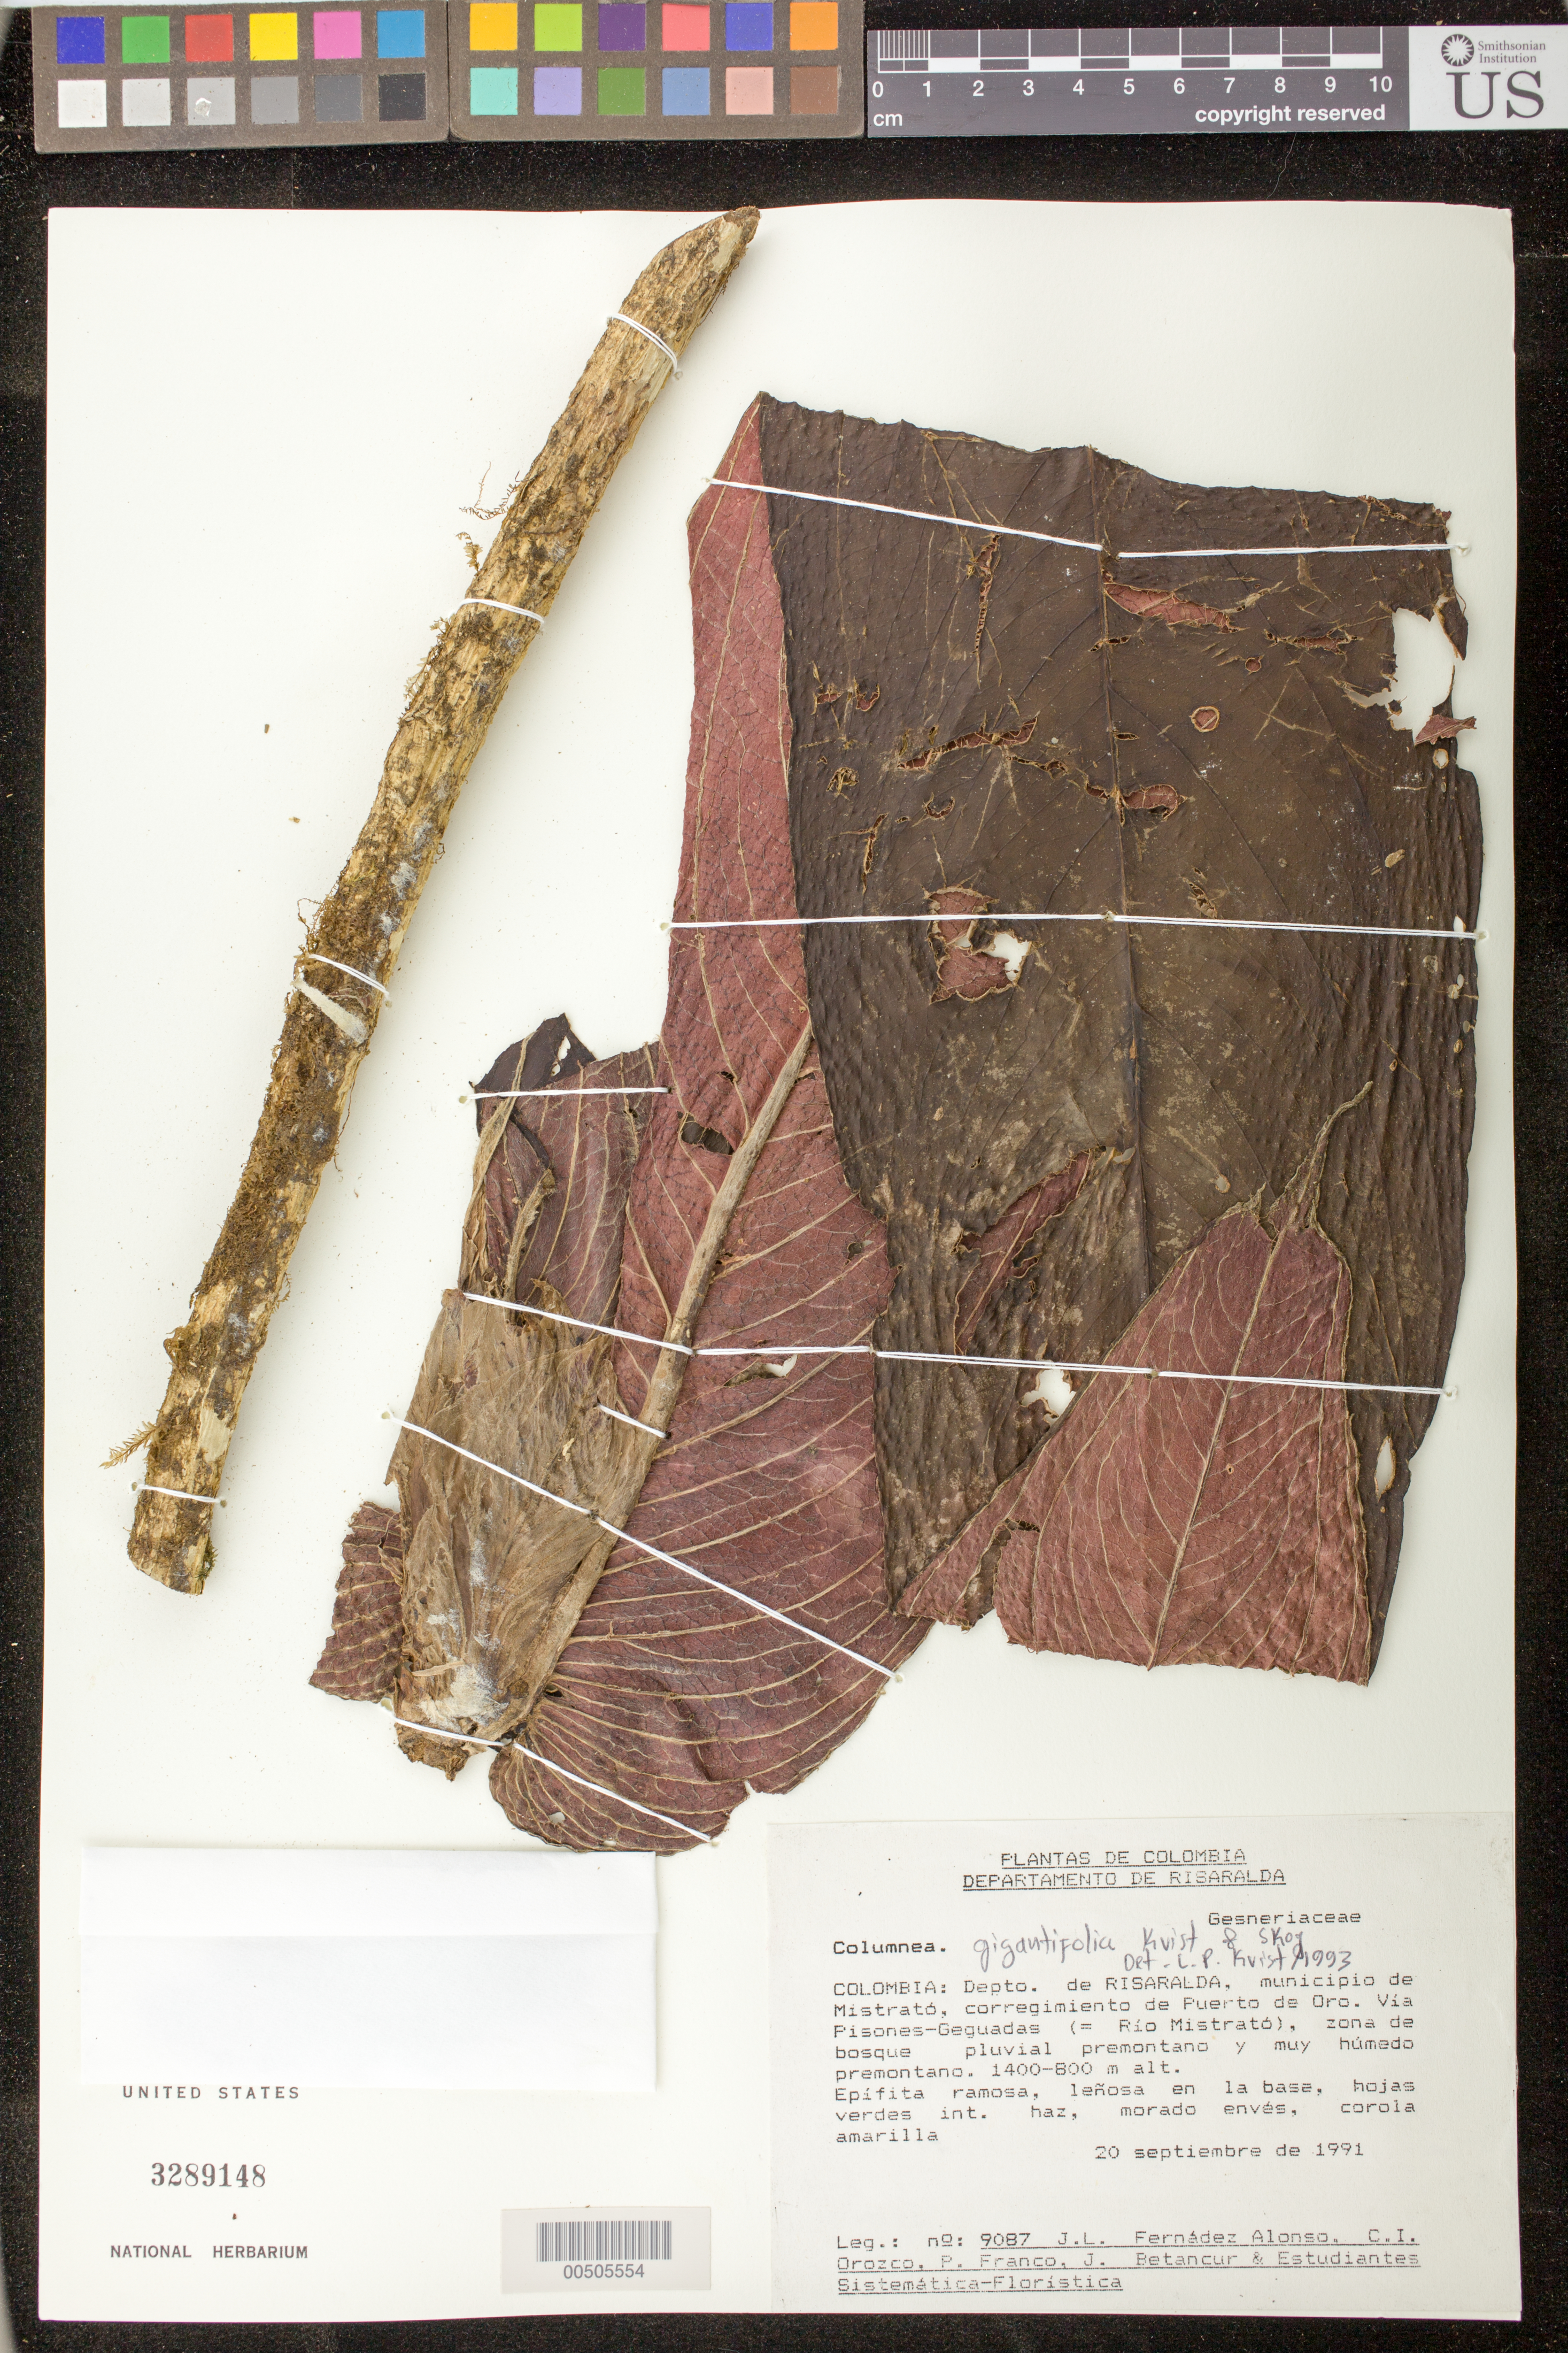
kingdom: Plantae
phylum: Tracheophyta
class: Magnoliopsida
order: Lamiales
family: Gesneriaceae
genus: Columnea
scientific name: Columnea gigantifolia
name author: L.P. Kvist & L.E. Skog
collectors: J. L. Fernández-Alonso, C. I. Orozco, P. Franco Roselli, J. C. Betancur & et al.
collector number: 9087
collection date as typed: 20 Sep 1991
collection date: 1991-09-20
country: Colombia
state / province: Risaralda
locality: Mistrató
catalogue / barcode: US 3289148